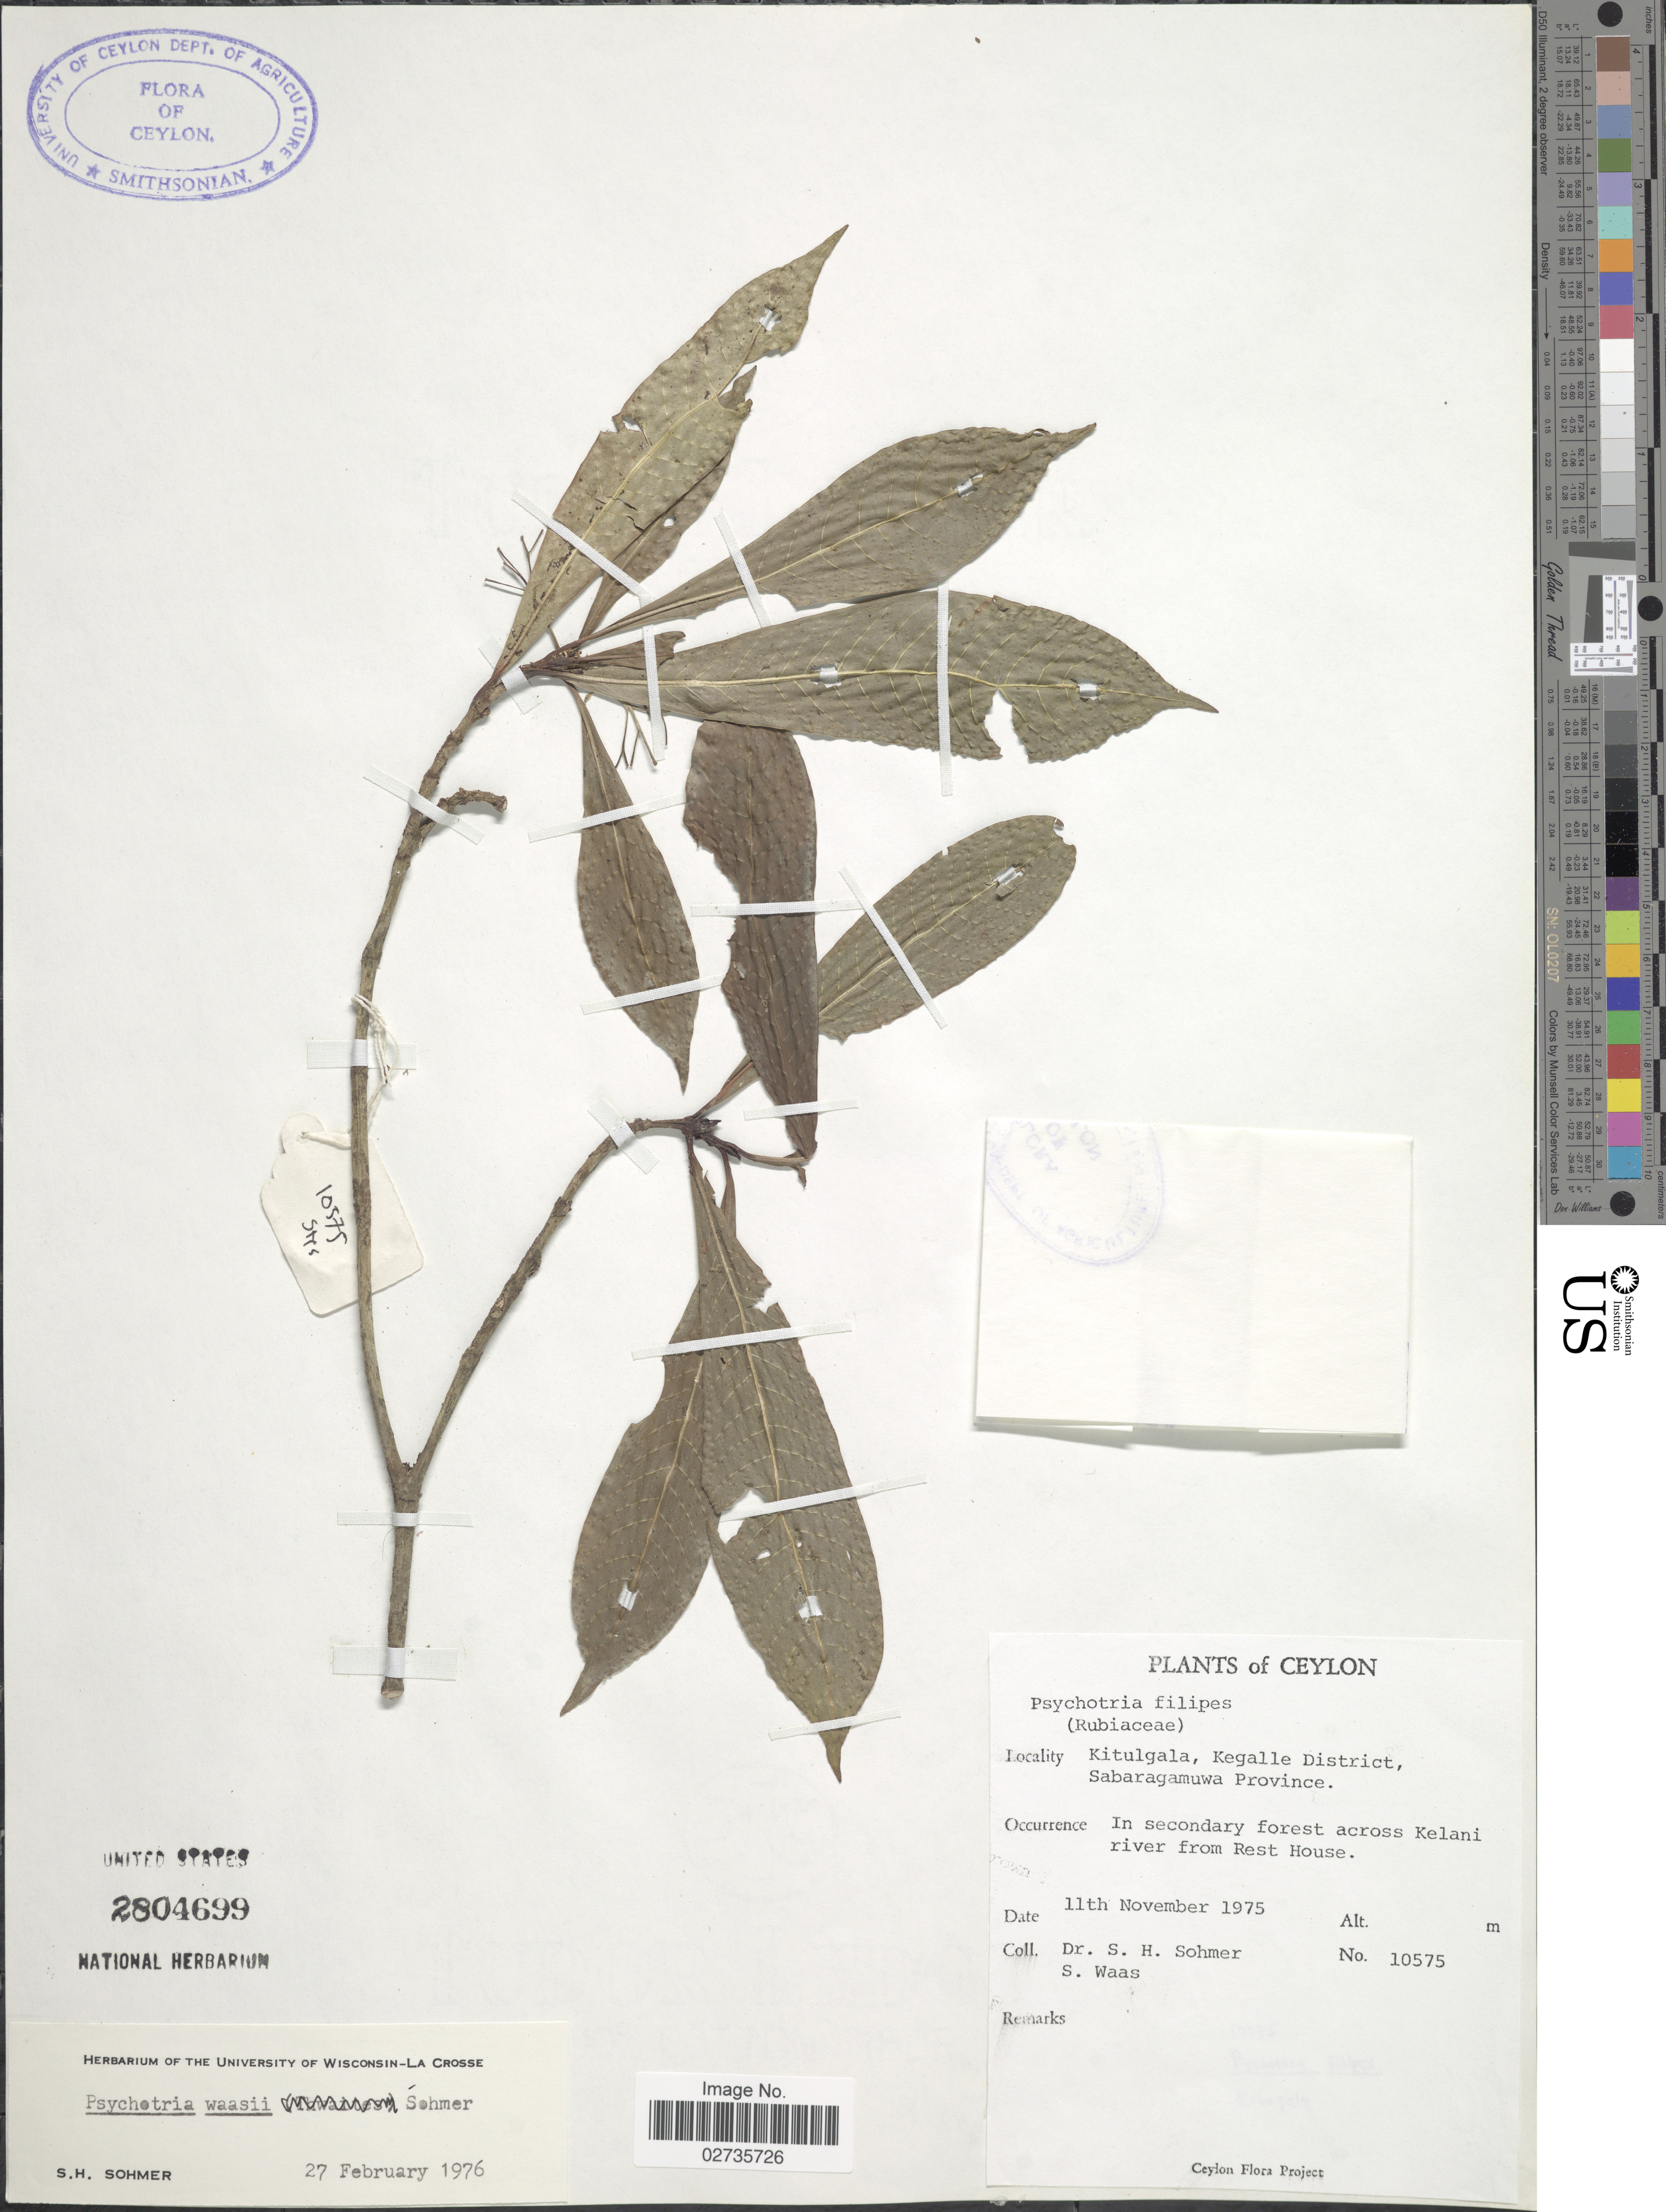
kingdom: Plantae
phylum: Tracheophyta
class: Magnoliopsida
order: Gentianales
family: Rubiaceae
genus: Psychotria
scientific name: Psychotria waasii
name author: Sohmer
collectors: S. H. Sohmer & S. Waas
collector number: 10575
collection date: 1975-11-11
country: Sri Lanka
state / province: Sabaragamuwa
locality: Ceylon, Kitulgala, Kegalle District, In secondary forest across Kelani river from Rest House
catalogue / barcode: US 2804699